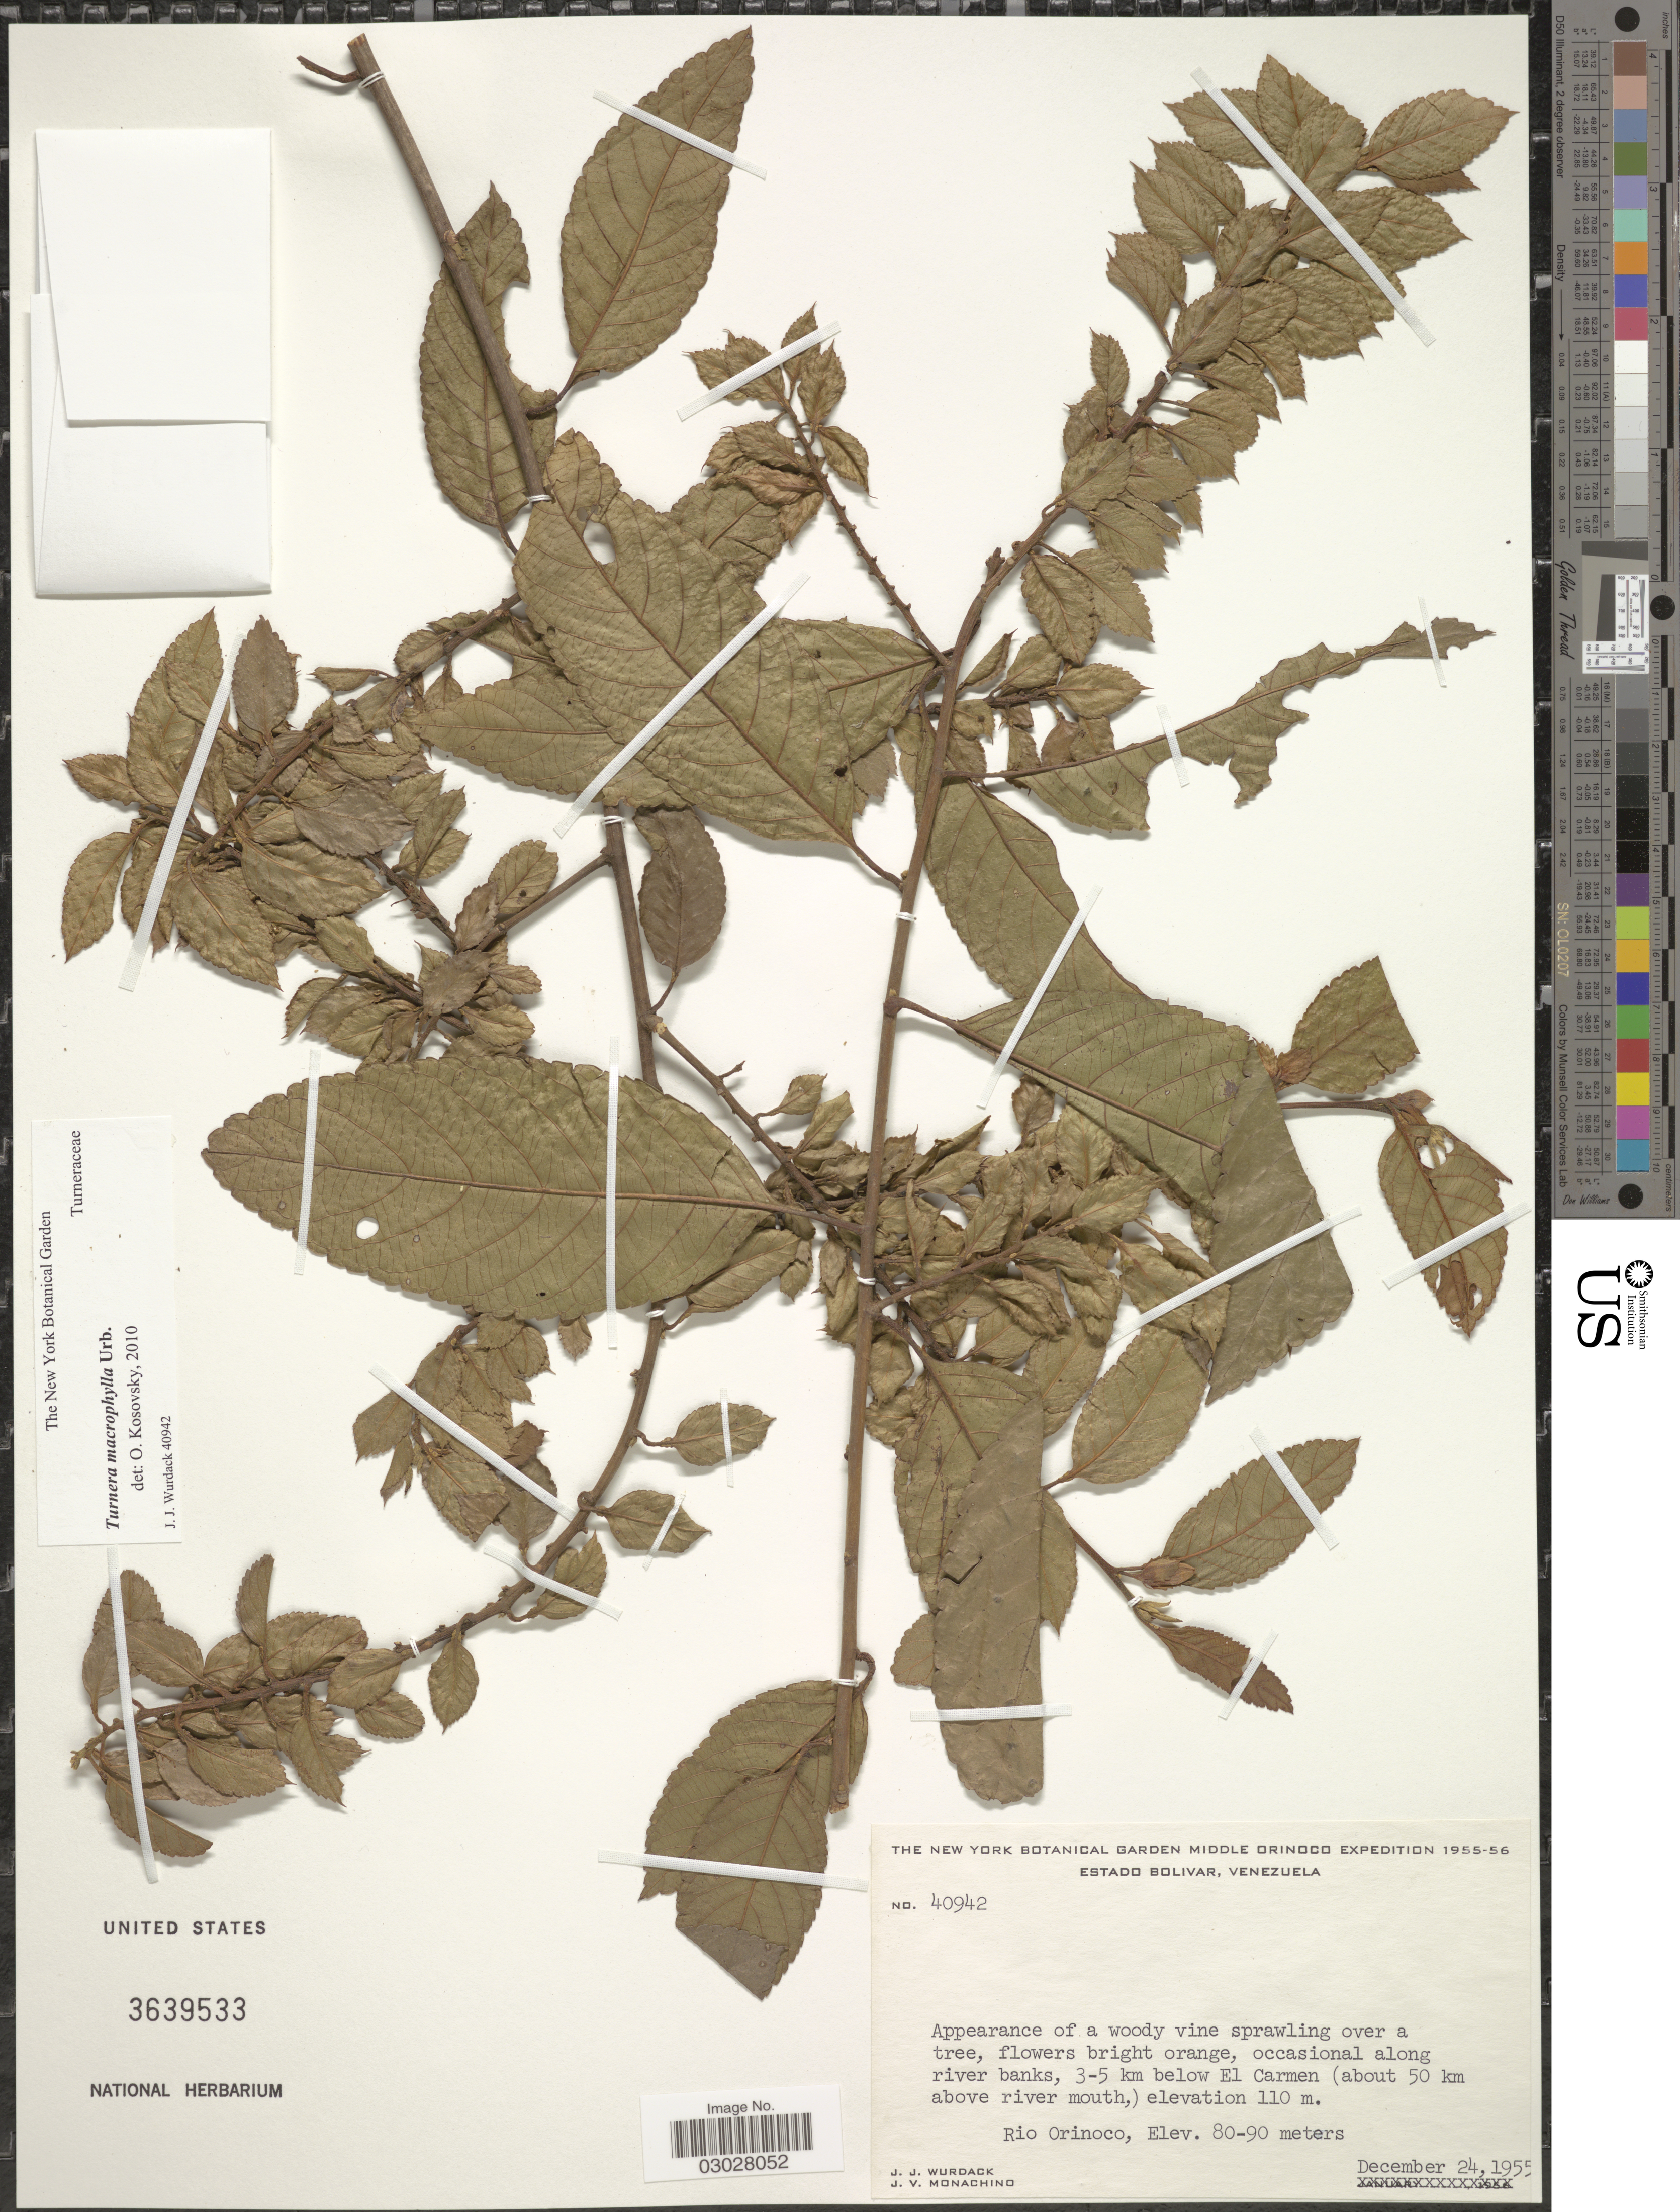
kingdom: Plantae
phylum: Tracheophyta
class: Magnoliopsida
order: Malpighiales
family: Turneraceae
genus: Turnera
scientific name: Turnera macrophylla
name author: Urb.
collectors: J. J. Wurdack & J. V. Monachino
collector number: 40942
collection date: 1955-12-24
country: Venezuela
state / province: Bolivar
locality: Estado Bolivar. Occasional along river banks, 3-5 km below El Carmen (about 50 km above river mouth). Rio Orinoco.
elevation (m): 110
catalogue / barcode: US 3639533